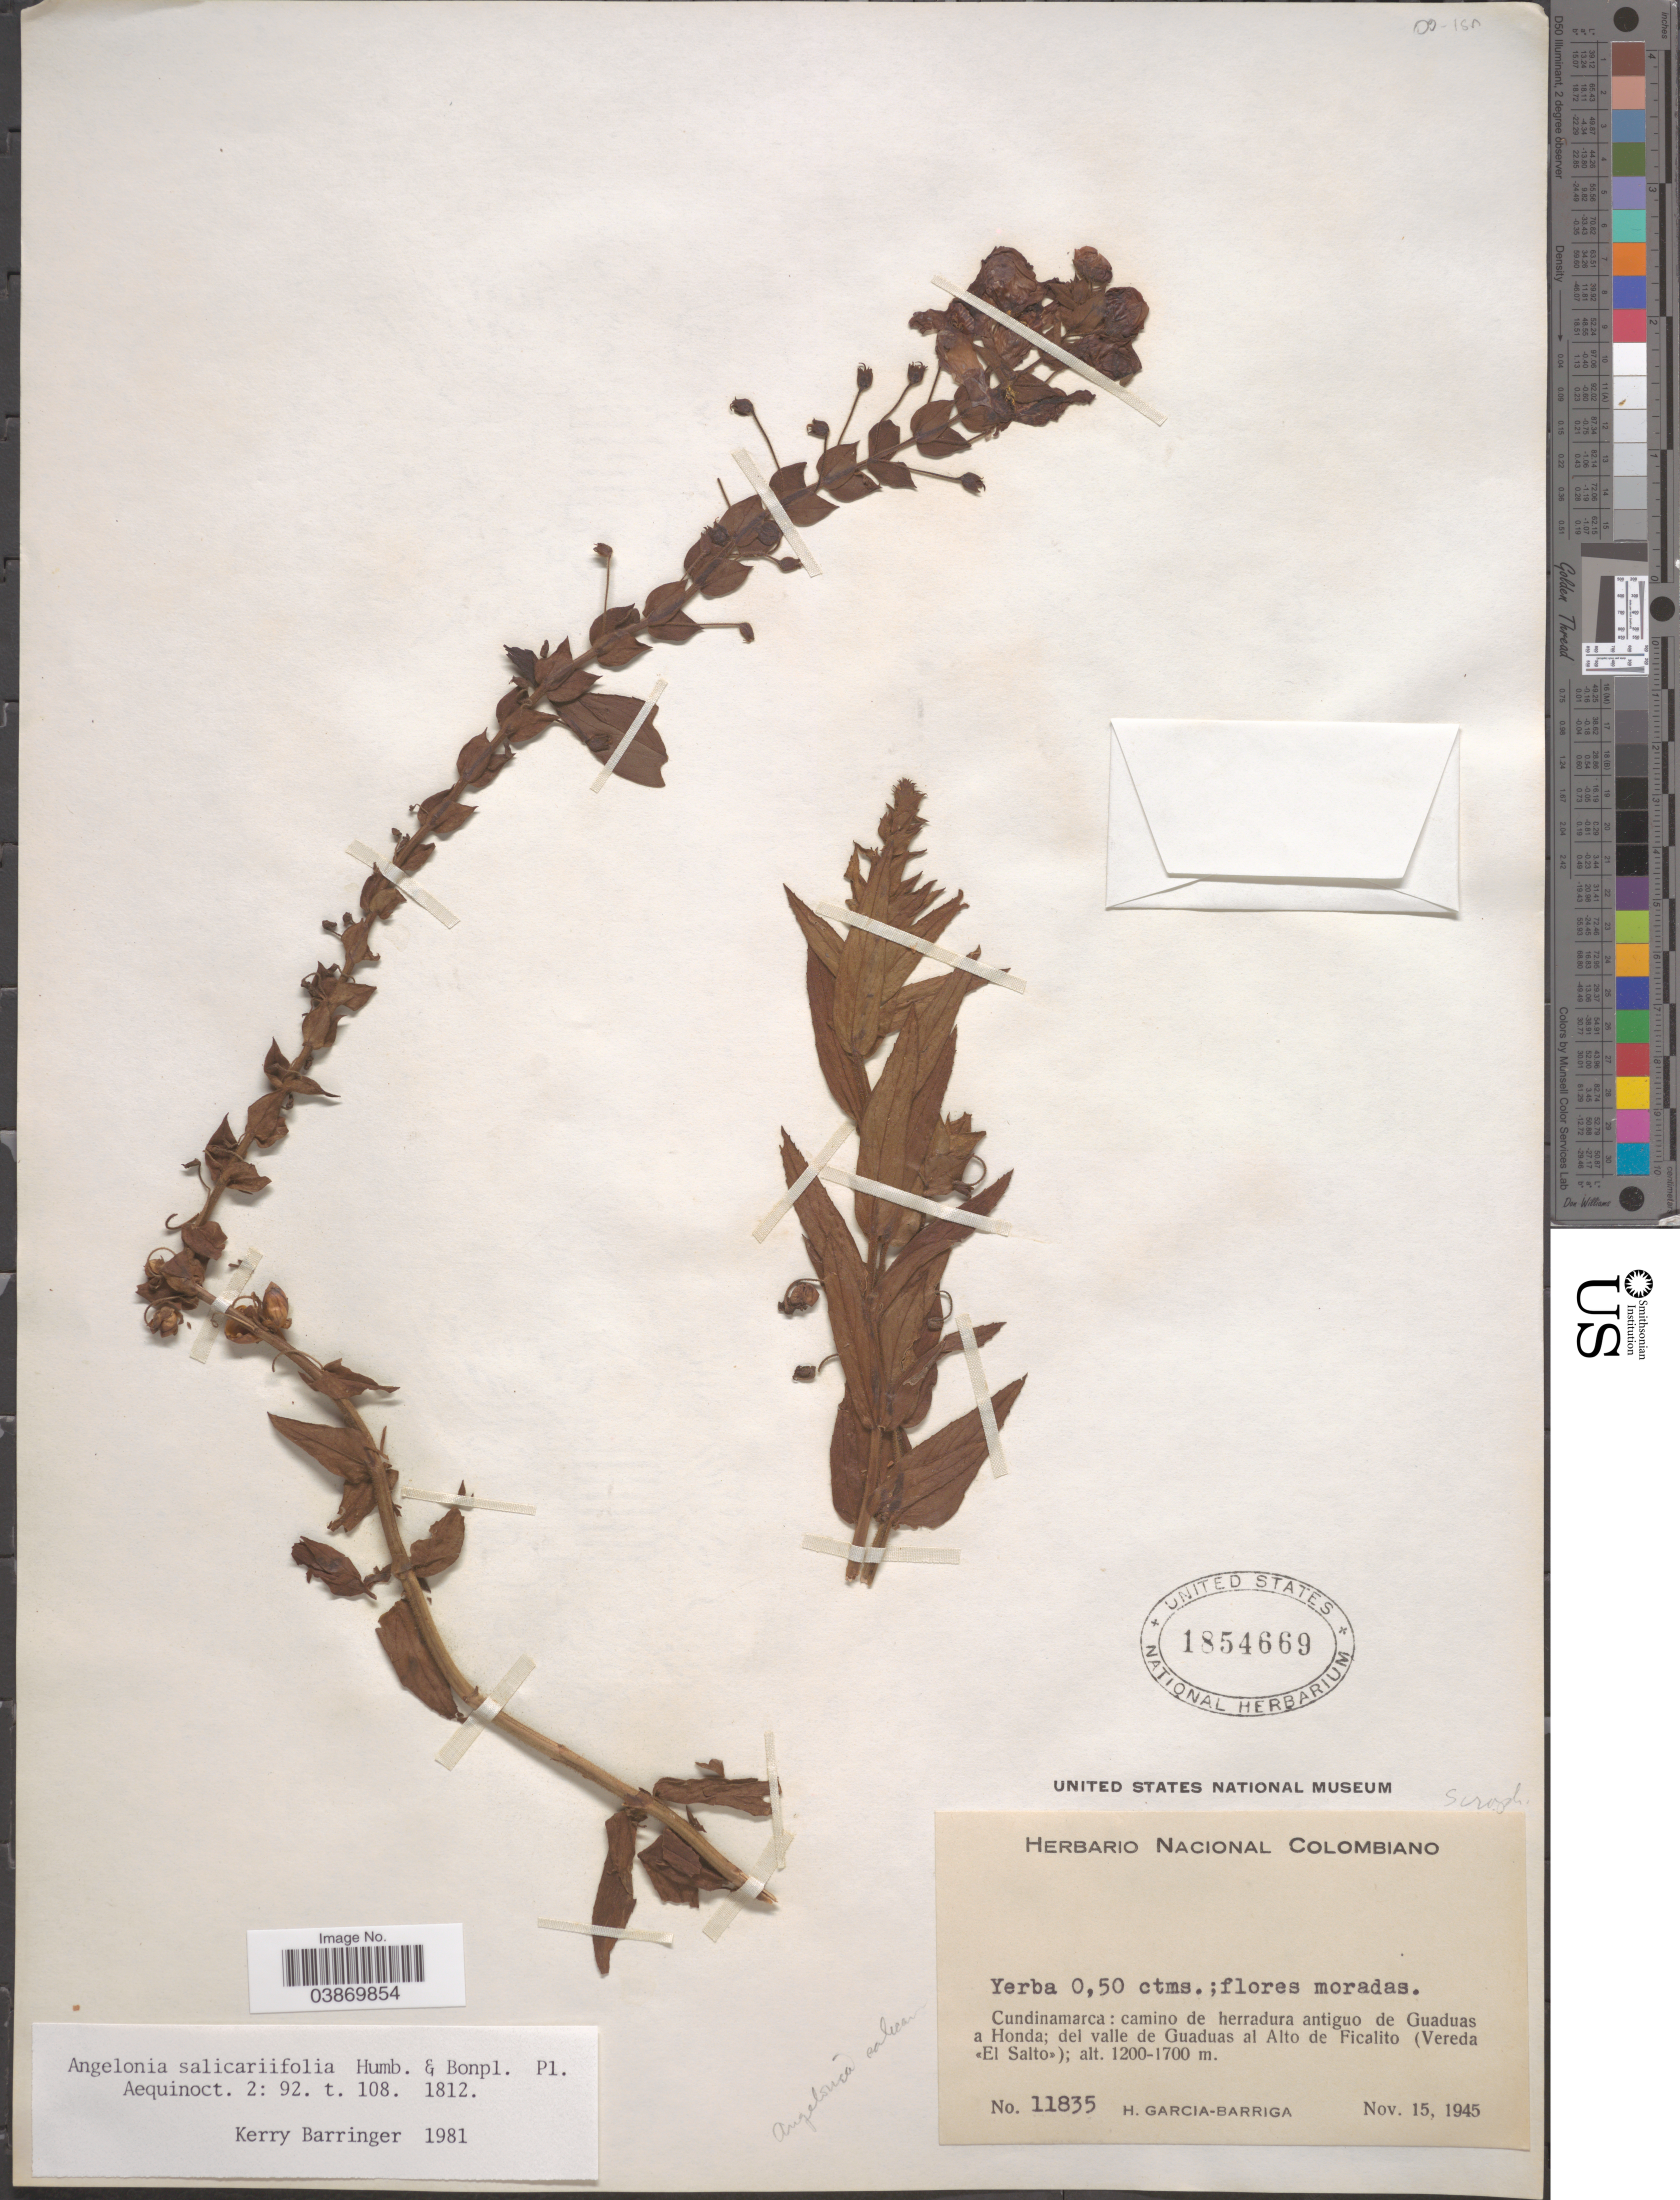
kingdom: Plantae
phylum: Tracheophyta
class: Magnoliopsida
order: Lamiales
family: Plantaginaceae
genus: Angelonia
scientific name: Angelonia salicariifolia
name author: Bonpl.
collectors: H. García Barriga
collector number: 11835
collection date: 1945-11-15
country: Colombia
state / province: Cundinamarca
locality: Camino de herradura antiguo de Guaduas a Honda; del valle de Guaduas al Alto de Ficalito (Vereda El Salto).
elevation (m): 1200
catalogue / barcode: US 1854669